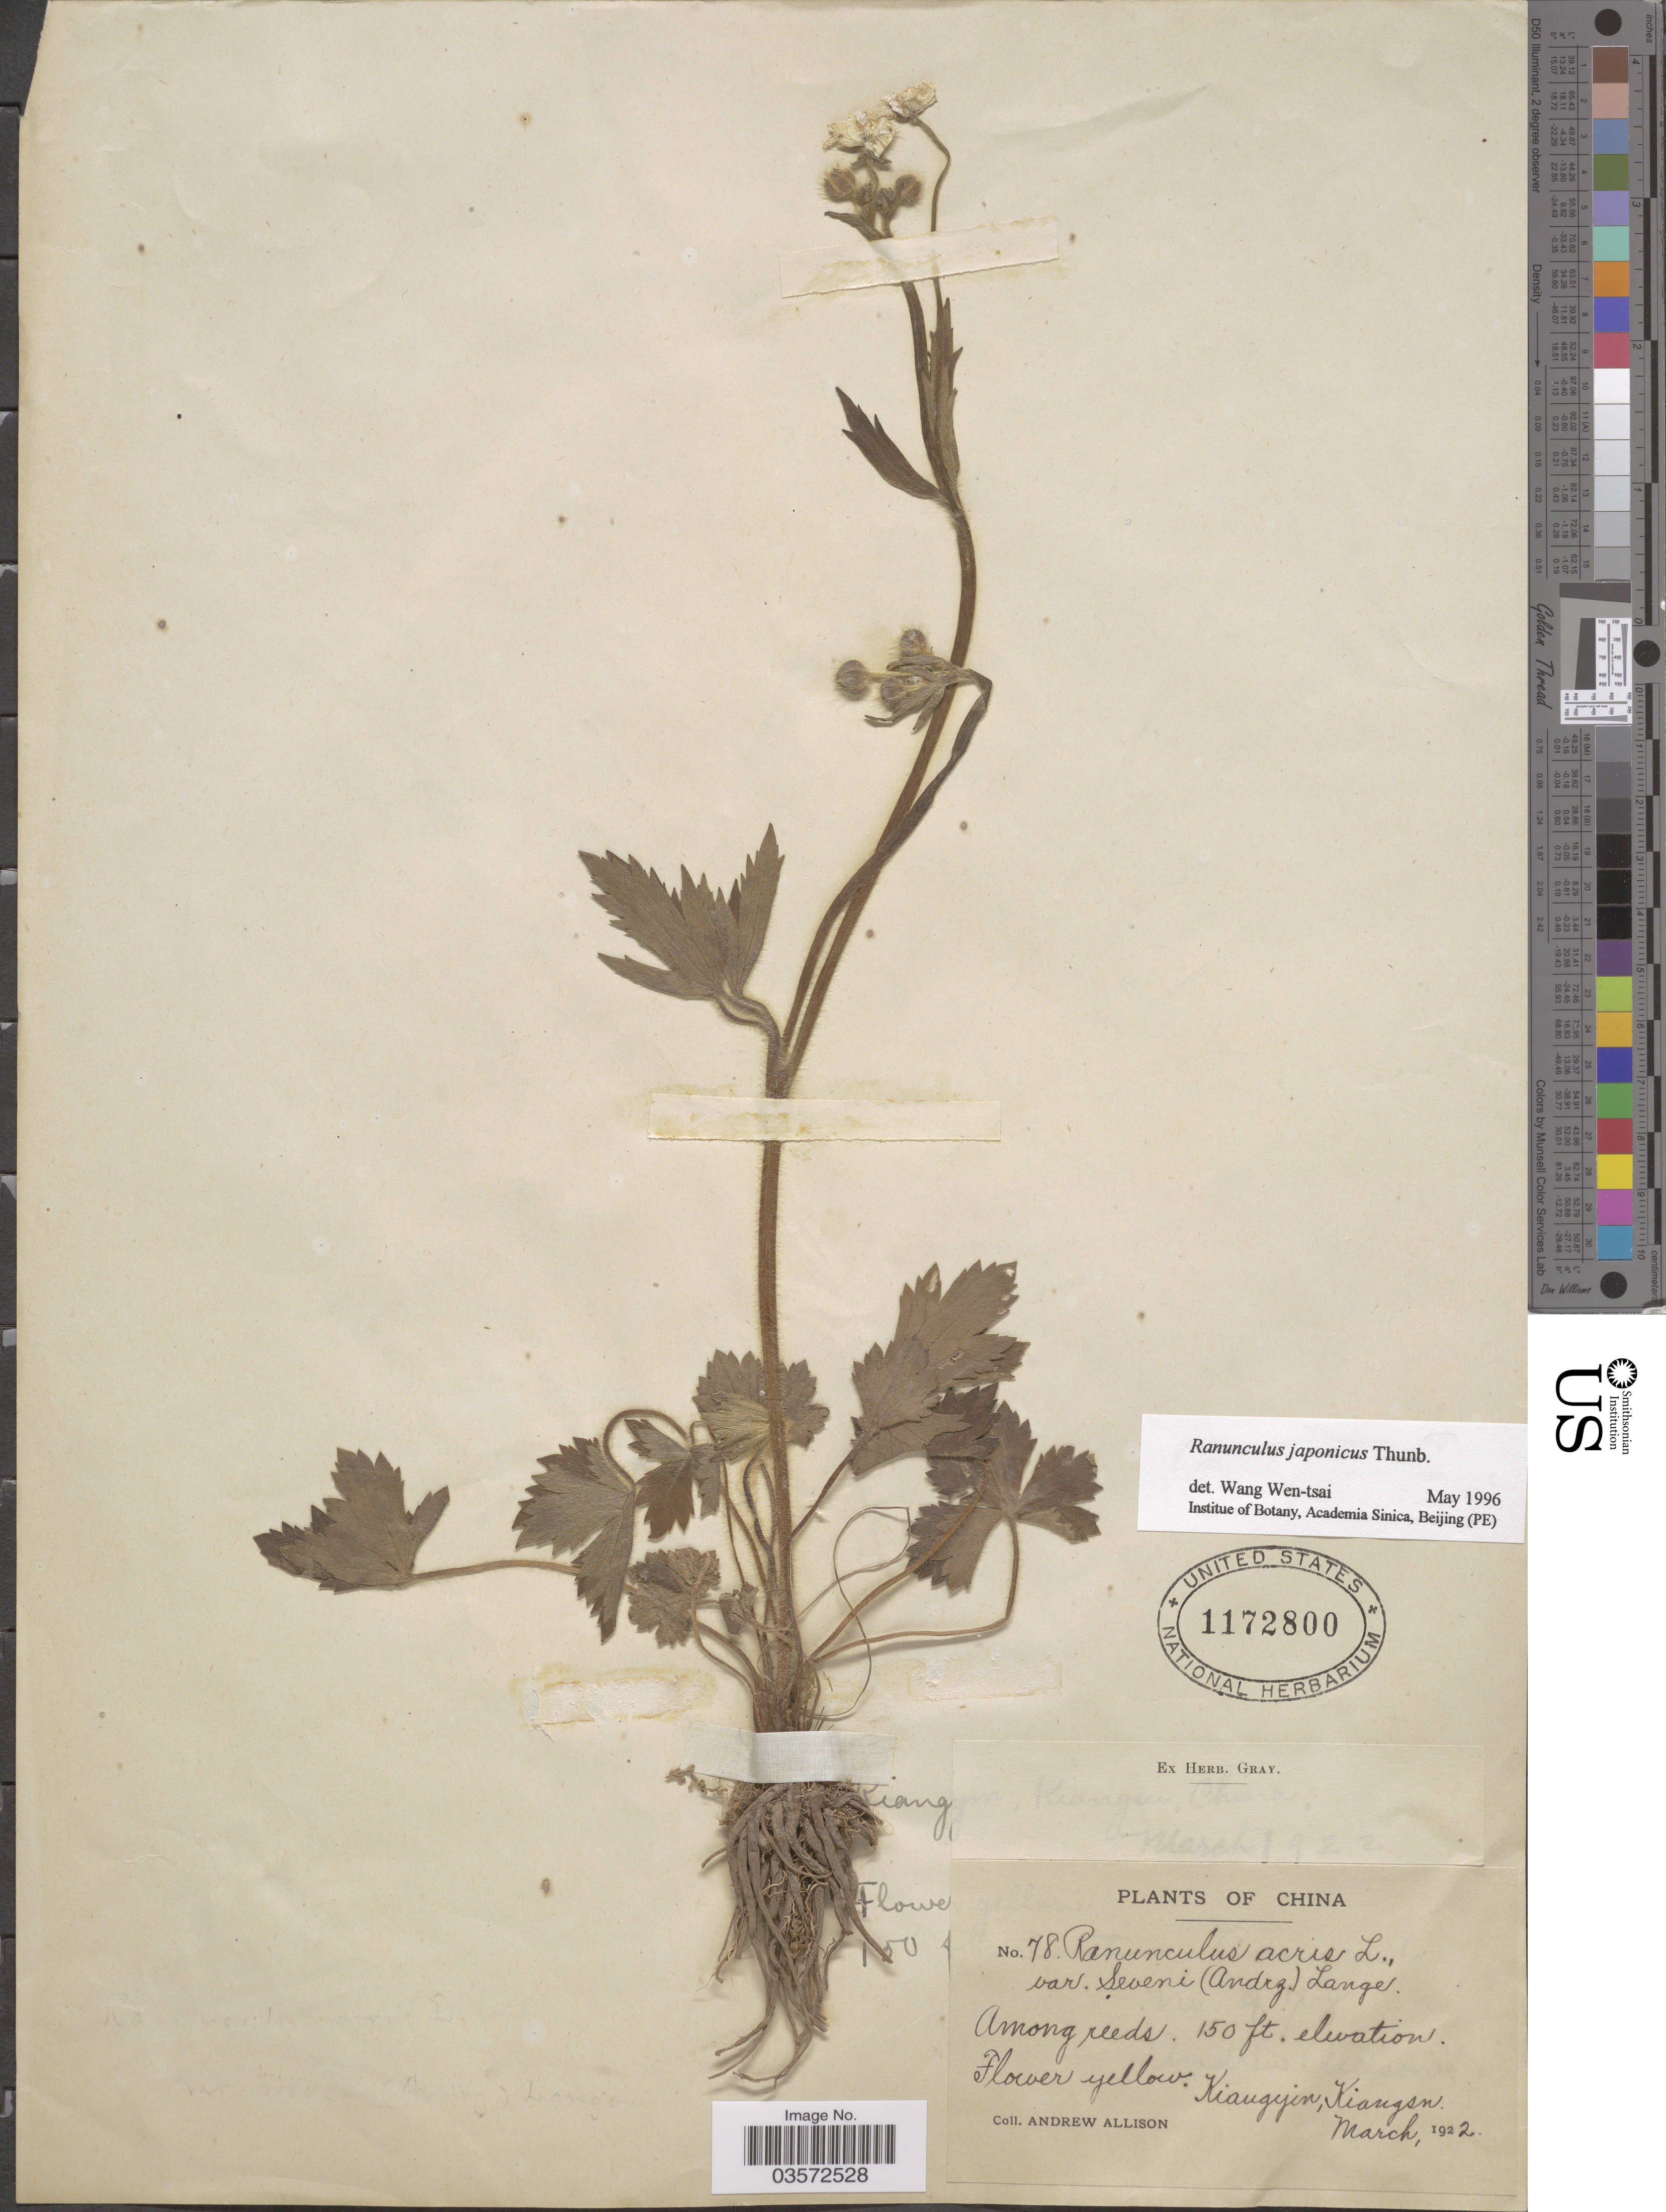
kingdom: Plantae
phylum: Tracheophyta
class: Magnoliopsida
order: Ranunculales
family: Ranunculaceae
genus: Ranunculus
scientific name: Ranunculus japonicus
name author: Thunb.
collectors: A. Allison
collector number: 78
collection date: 1922-03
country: China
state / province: Jiangsu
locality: Kiangyin, Kiangsu.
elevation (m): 46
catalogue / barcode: US 1172800